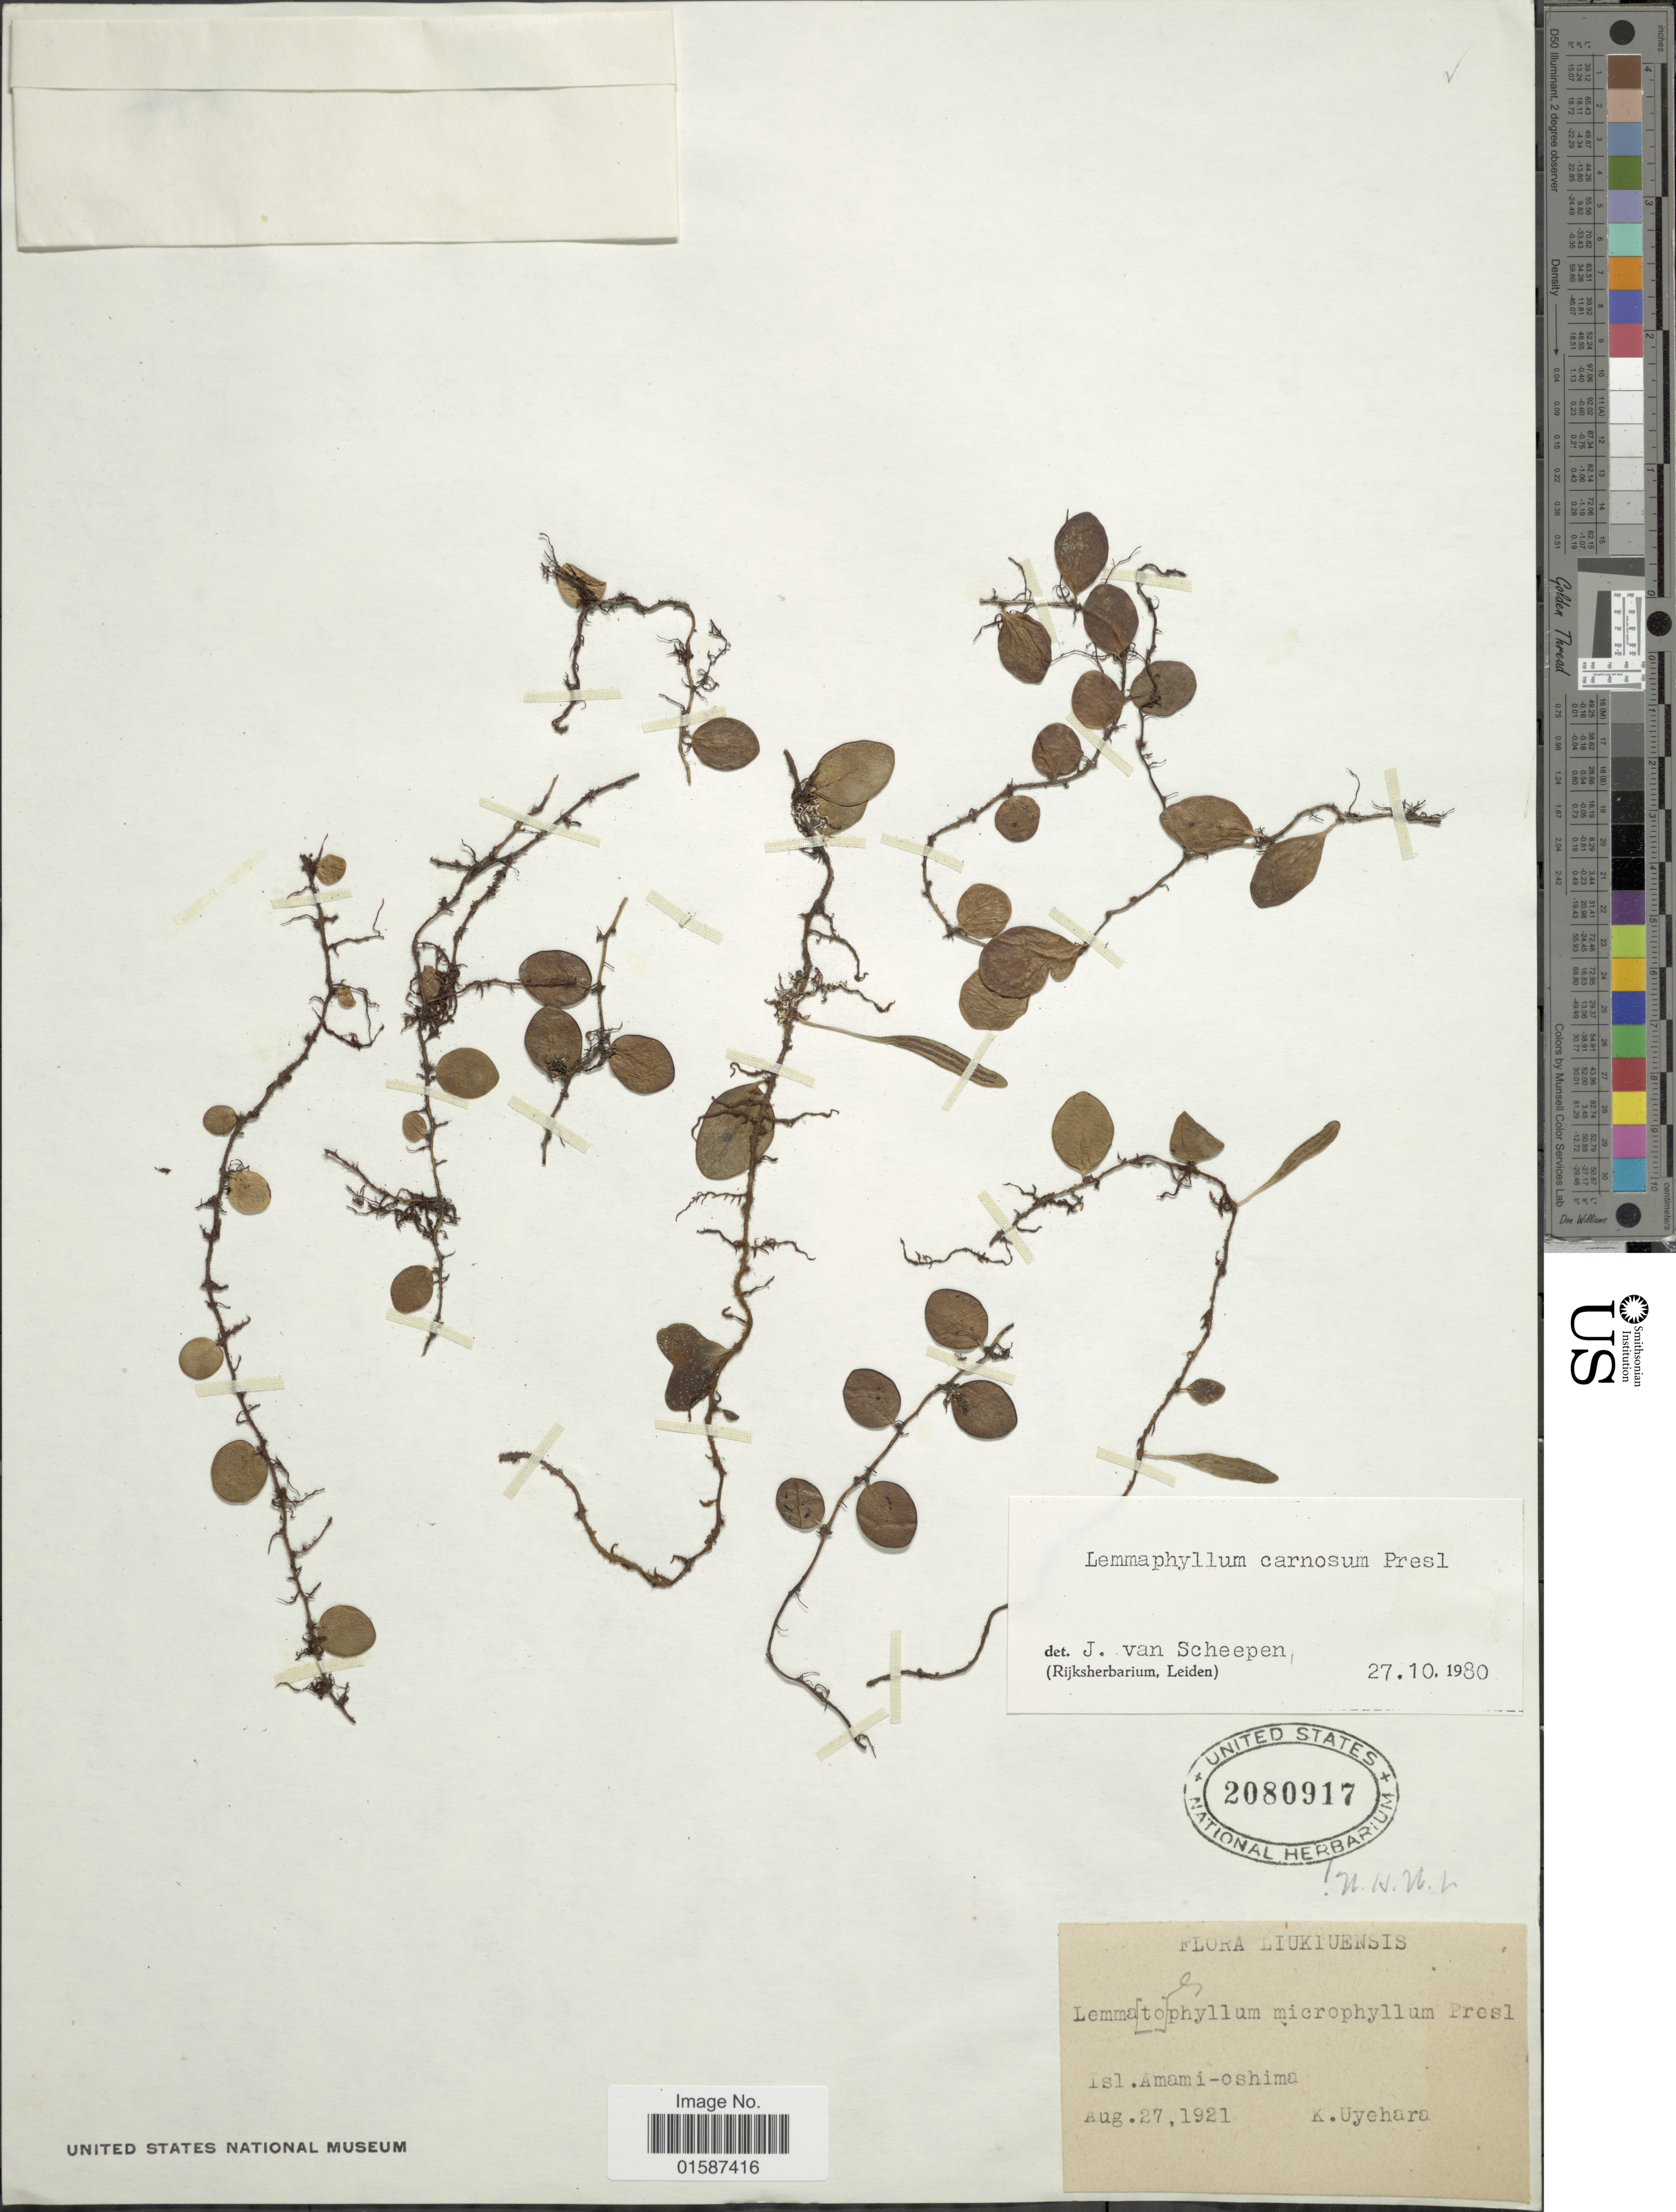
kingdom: Plantae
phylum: Tracheophyta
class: Polypodiopsida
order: Polypodiales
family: Polypodiaceae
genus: Lemmaphyllum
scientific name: Lemmaphyllum microphyllum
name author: C. Presl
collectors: K. Uyehara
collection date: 1921-08-27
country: Japan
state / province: Okinawa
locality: Isl. Amami-oshima, Liukiuensis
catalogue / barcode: US 2080917